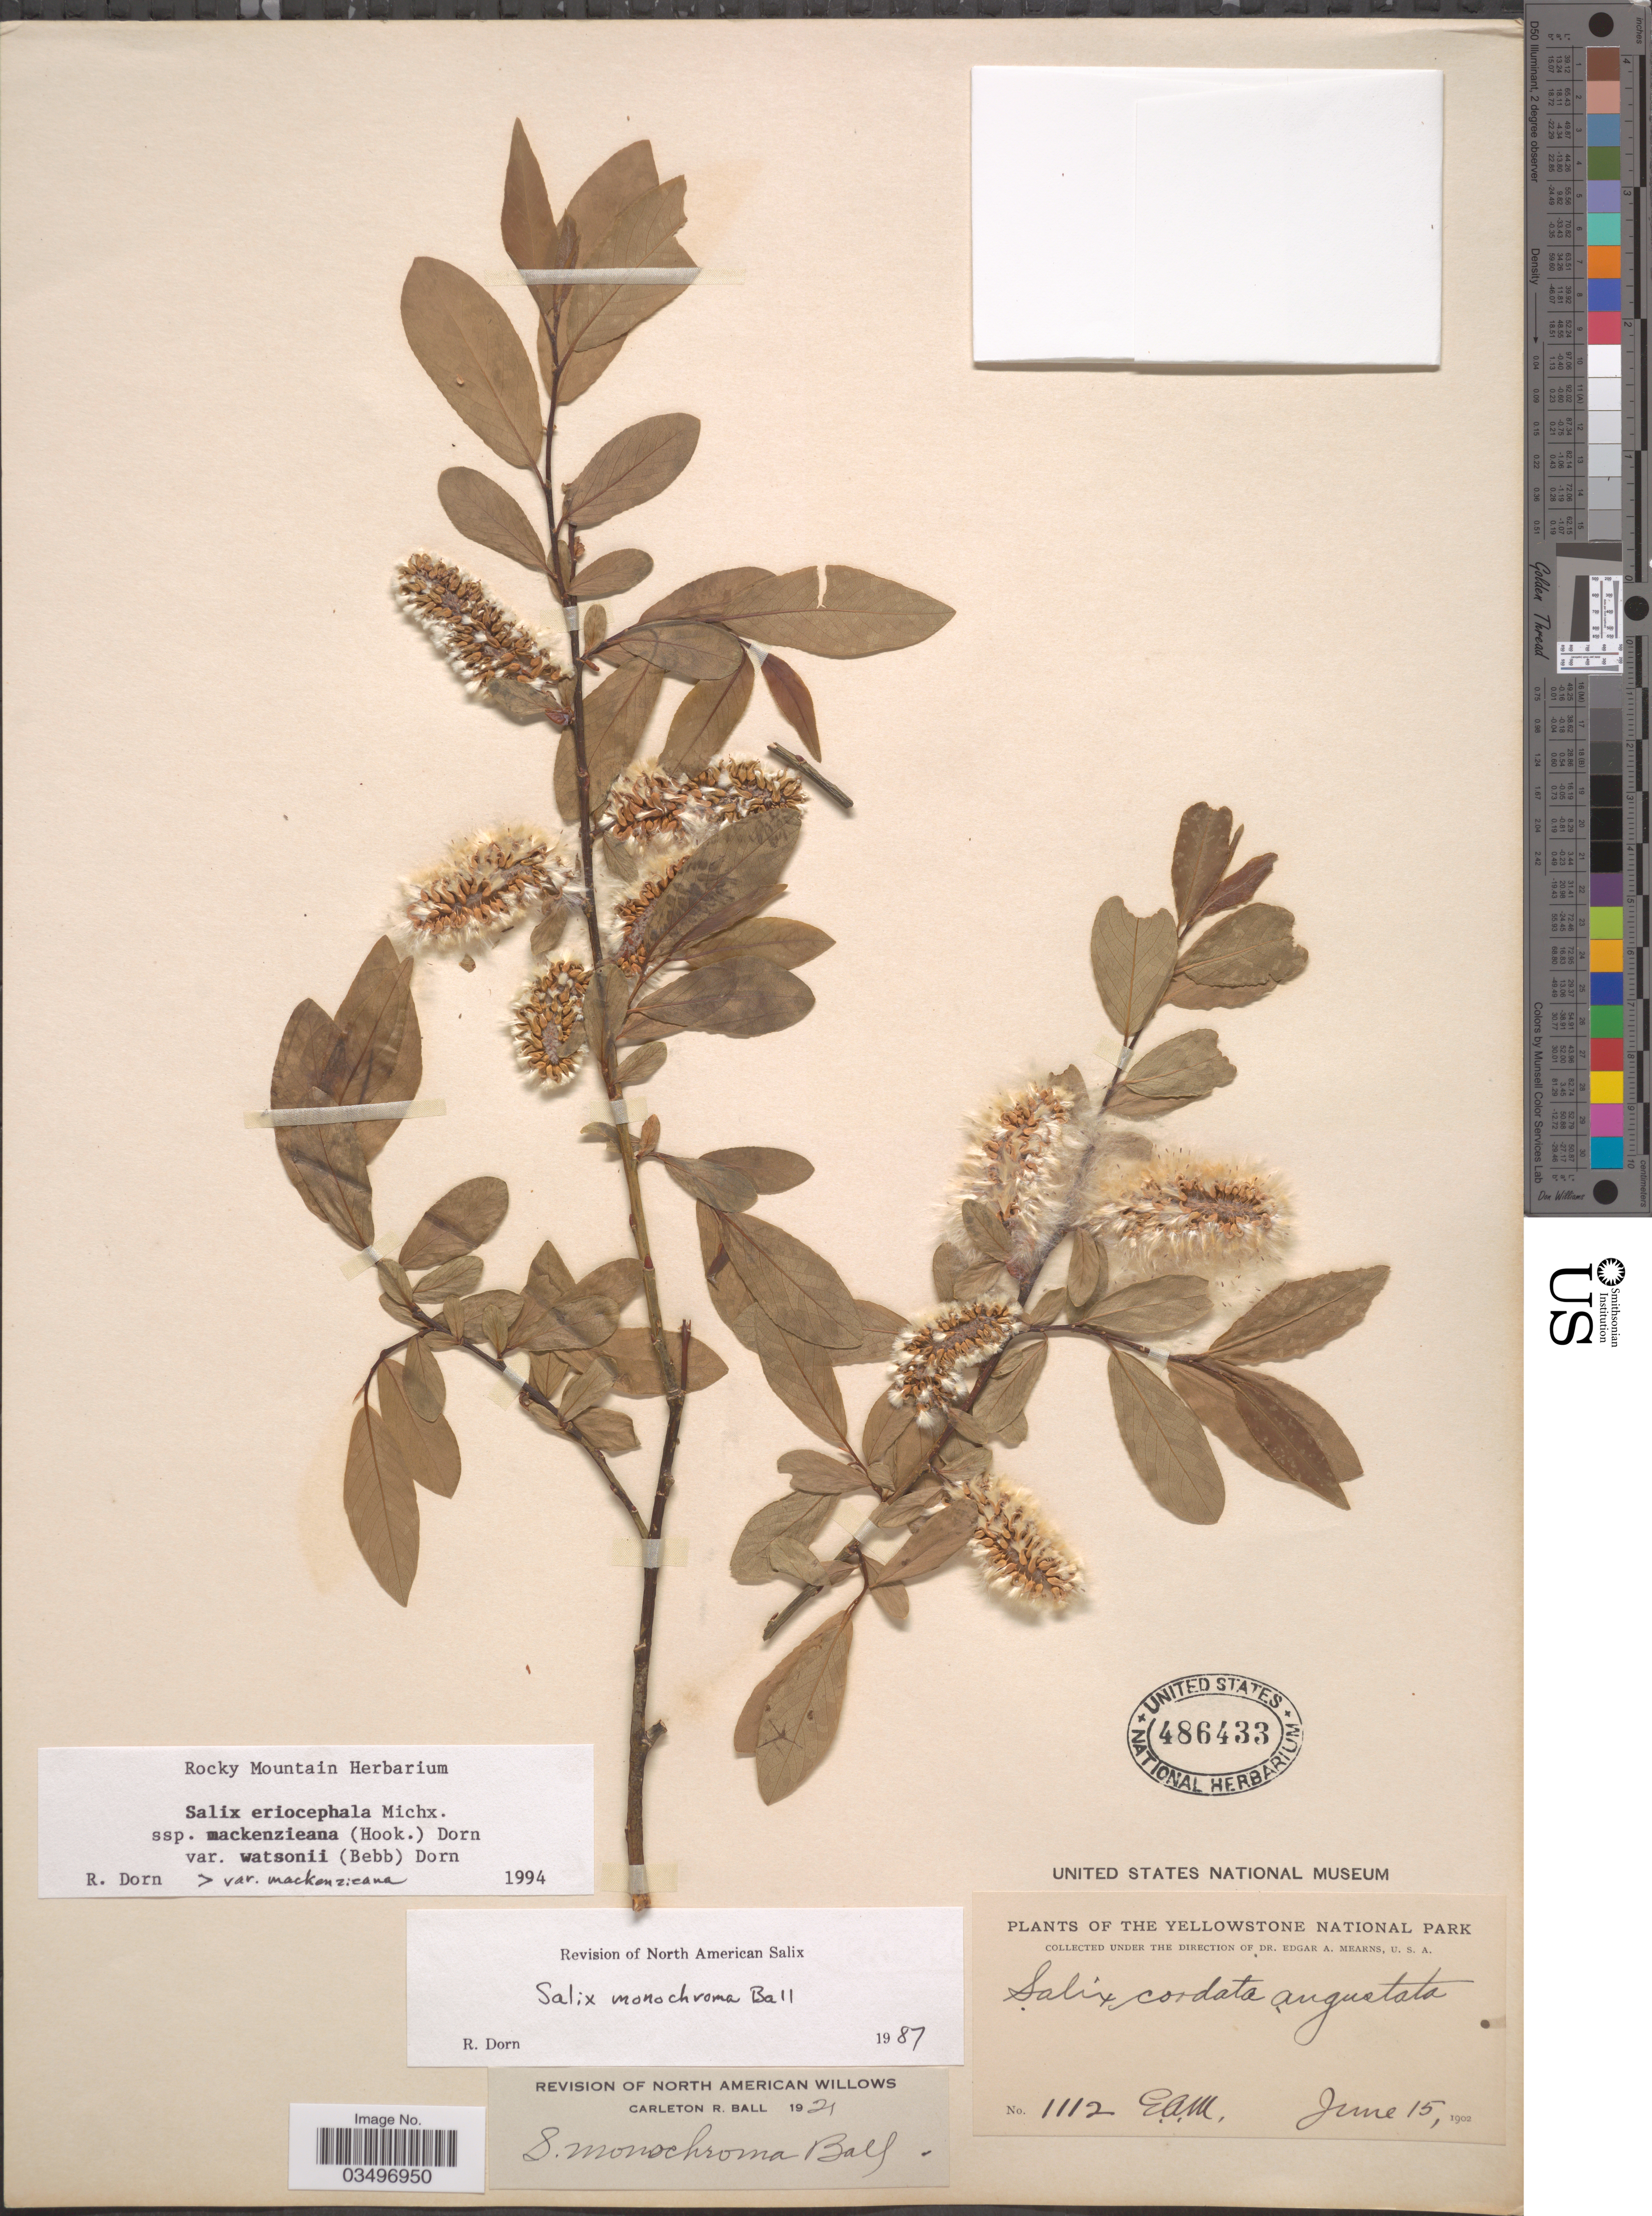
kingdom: Plantae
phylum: Tracheophyta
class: Magnoliopsida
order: Malpighiales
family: Salicaceae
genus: Salix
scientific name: Salix eriocephala var. watsonii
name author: (Bebb) Dorn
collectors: E. A. Mearns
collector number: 1112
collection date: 1902-06-15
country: United States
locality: Yellowstone National Park.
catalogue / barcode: US 486433